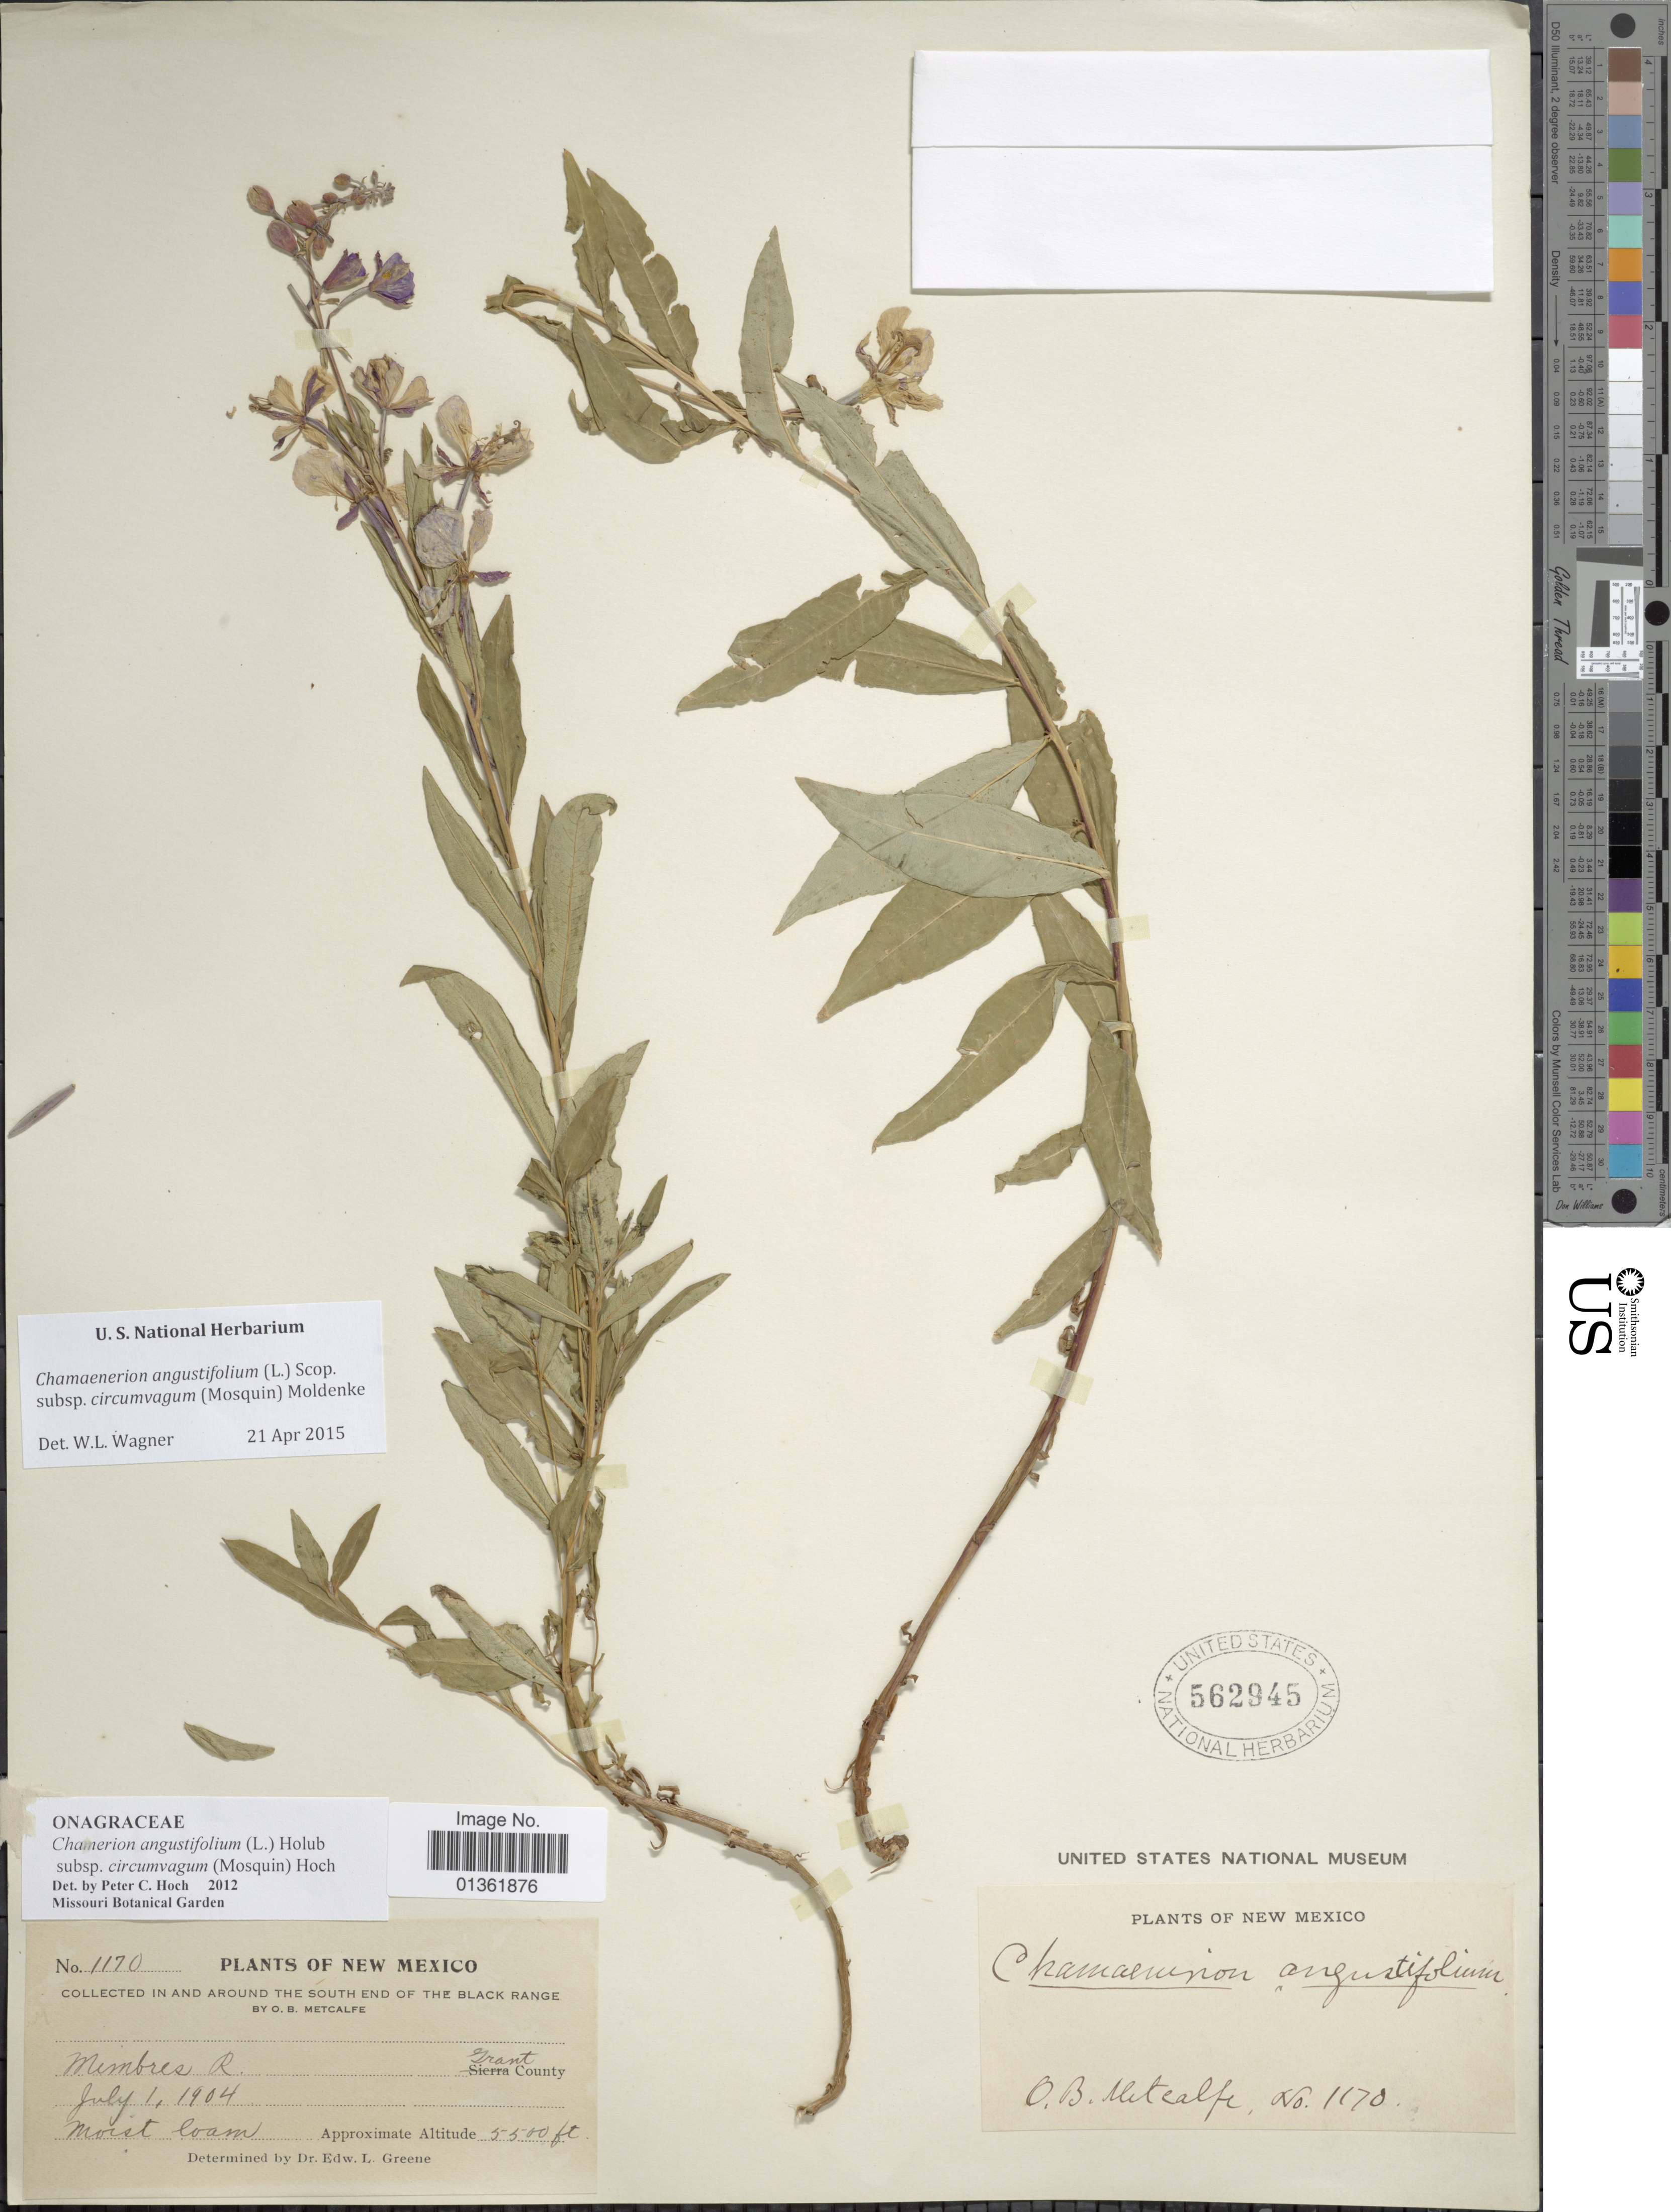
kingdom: Plantae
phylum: Tracheophyta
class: Magnoliopsida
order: Myrtales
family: Onagraceae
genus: Chamaenerion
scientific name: Chamaenerion angustifolium subsp. circumvagum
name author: (Mosquin) Moldenke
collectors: O. B. Metcalfe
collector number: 1170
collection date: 1904-07-01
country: United States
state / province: New Mexico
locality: In and around the South end of the Black Range.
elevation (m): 1676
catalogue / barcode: US 562945